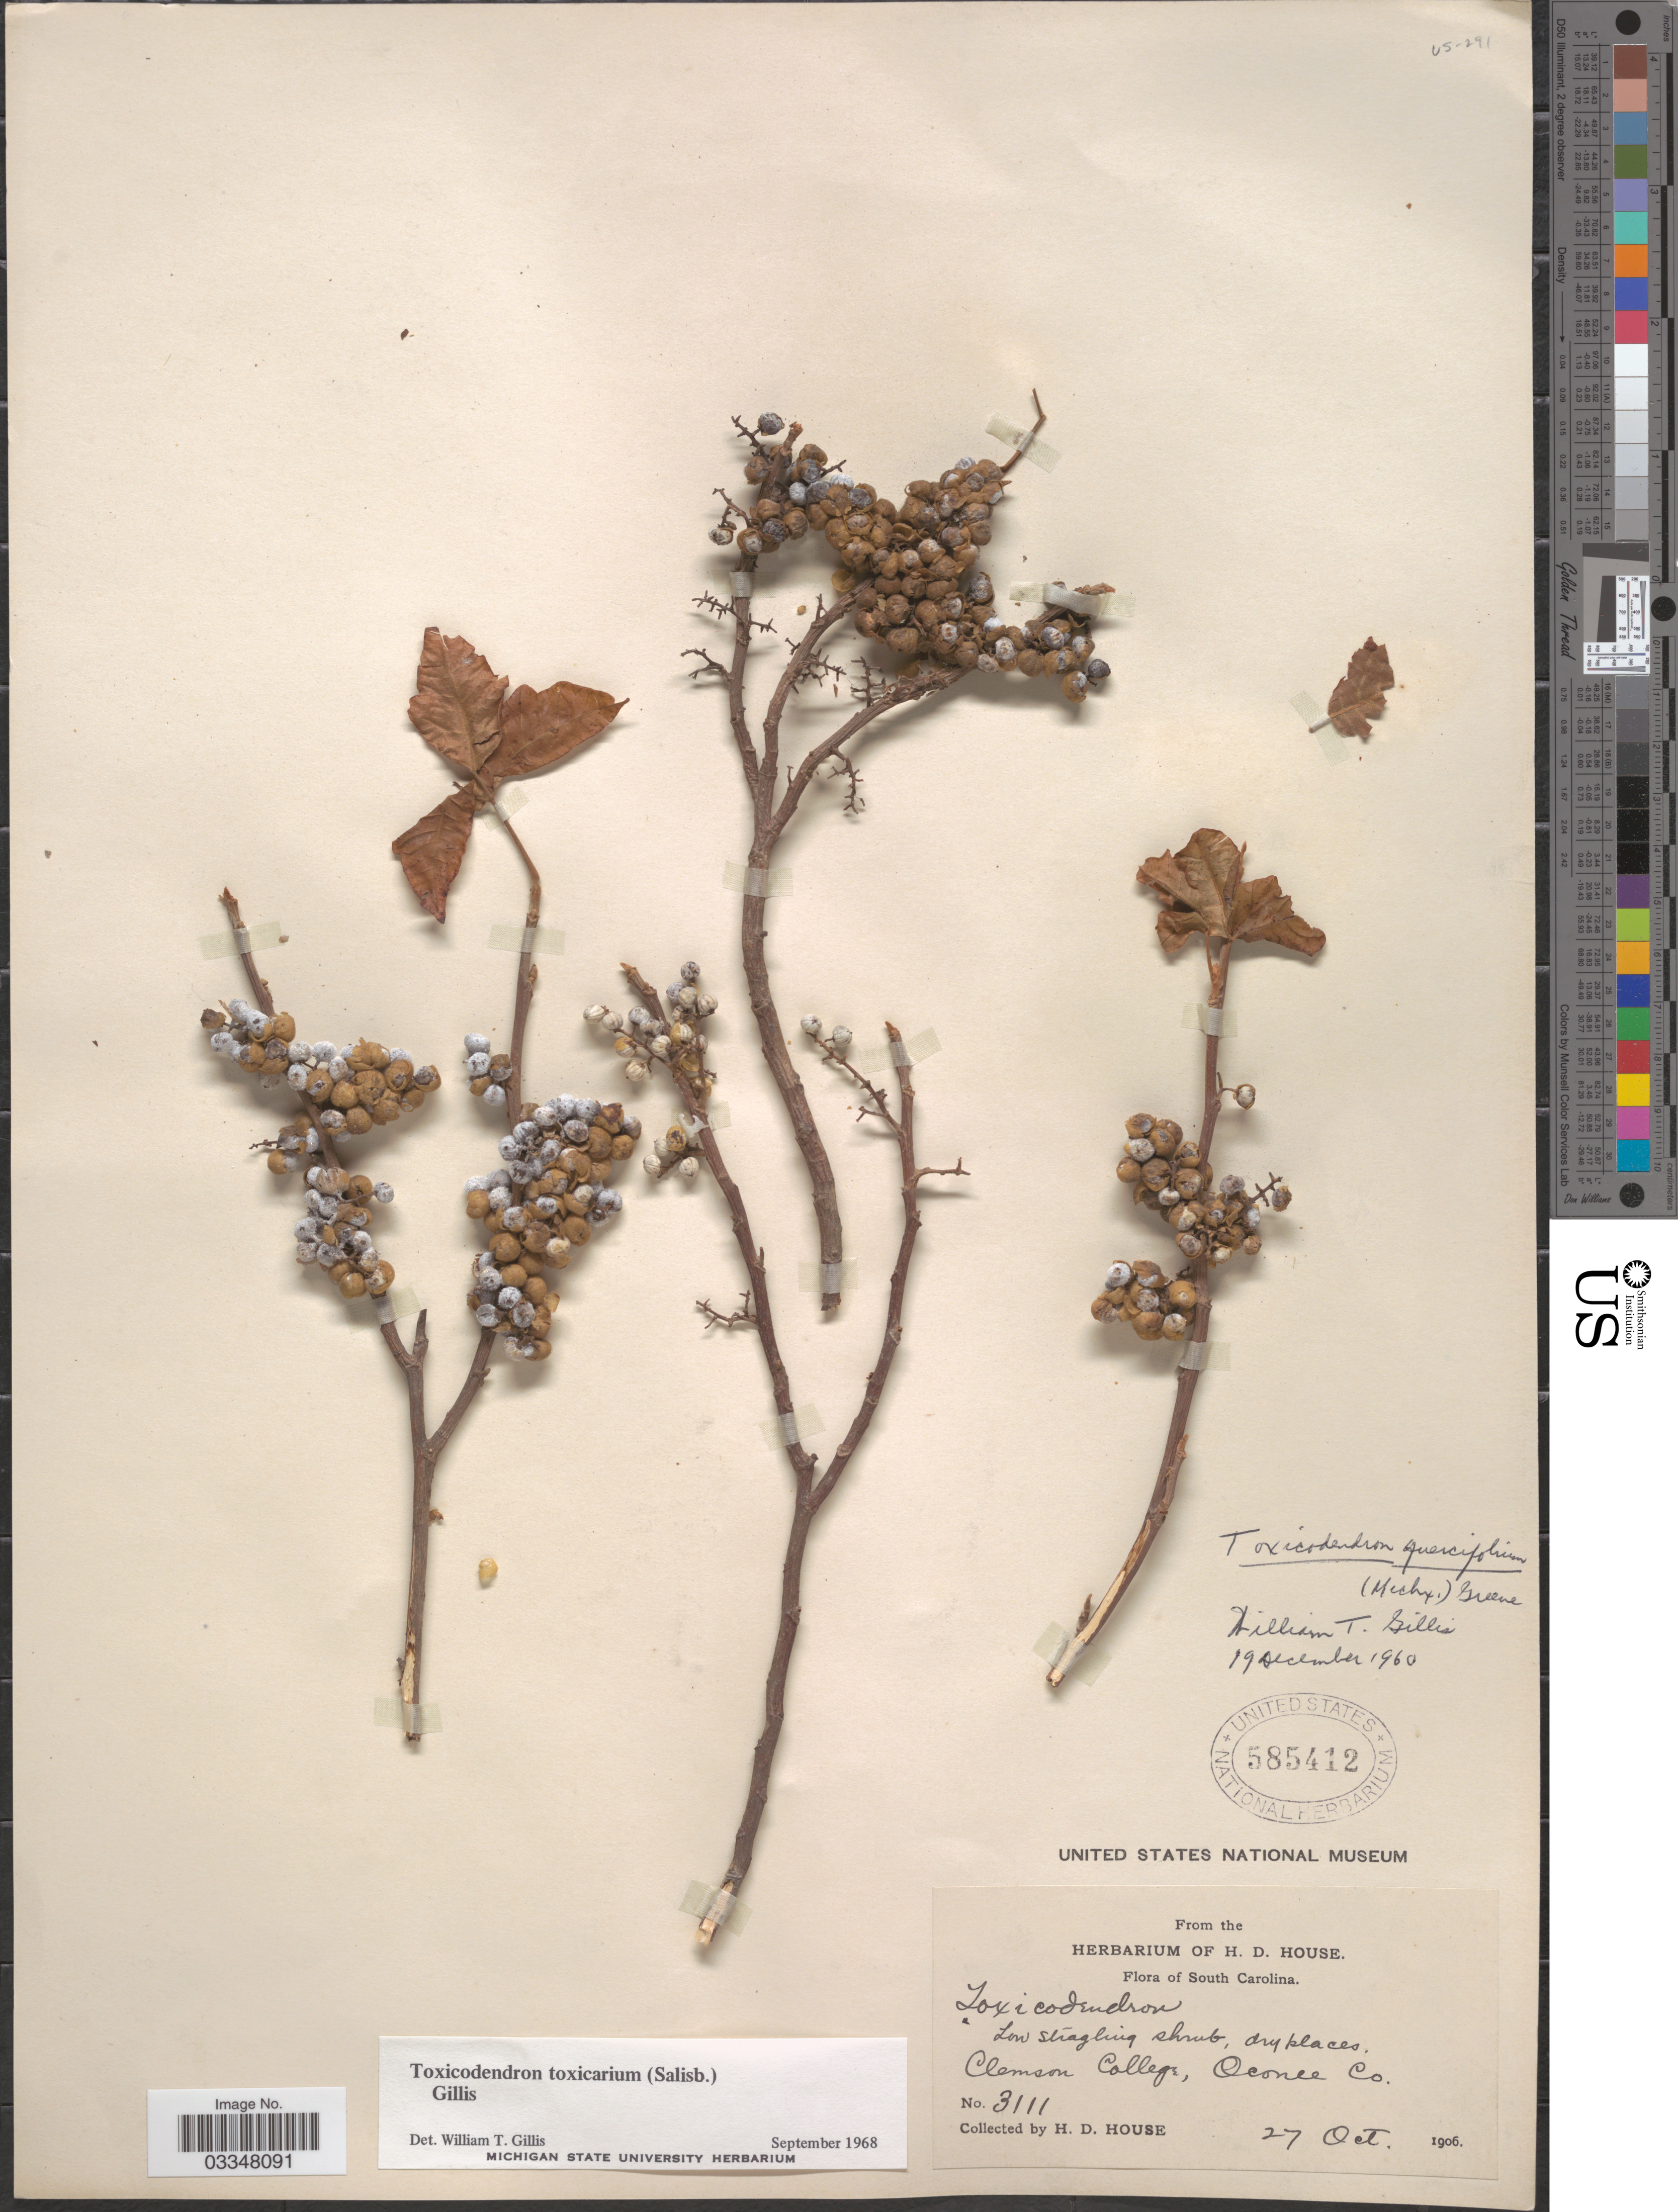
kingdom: Plantae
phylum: Tracheophyta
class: Magnoliopsida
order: Sapindales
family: Anacardiaceae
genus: Toxicodendron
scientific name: Toxicodendron toxicarium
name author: Gillis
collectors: H. D. House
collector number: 3111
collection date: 1906-10-27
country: United States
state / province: South Carolina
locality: Clemson College, Oconee Co.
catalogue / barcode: US 585412